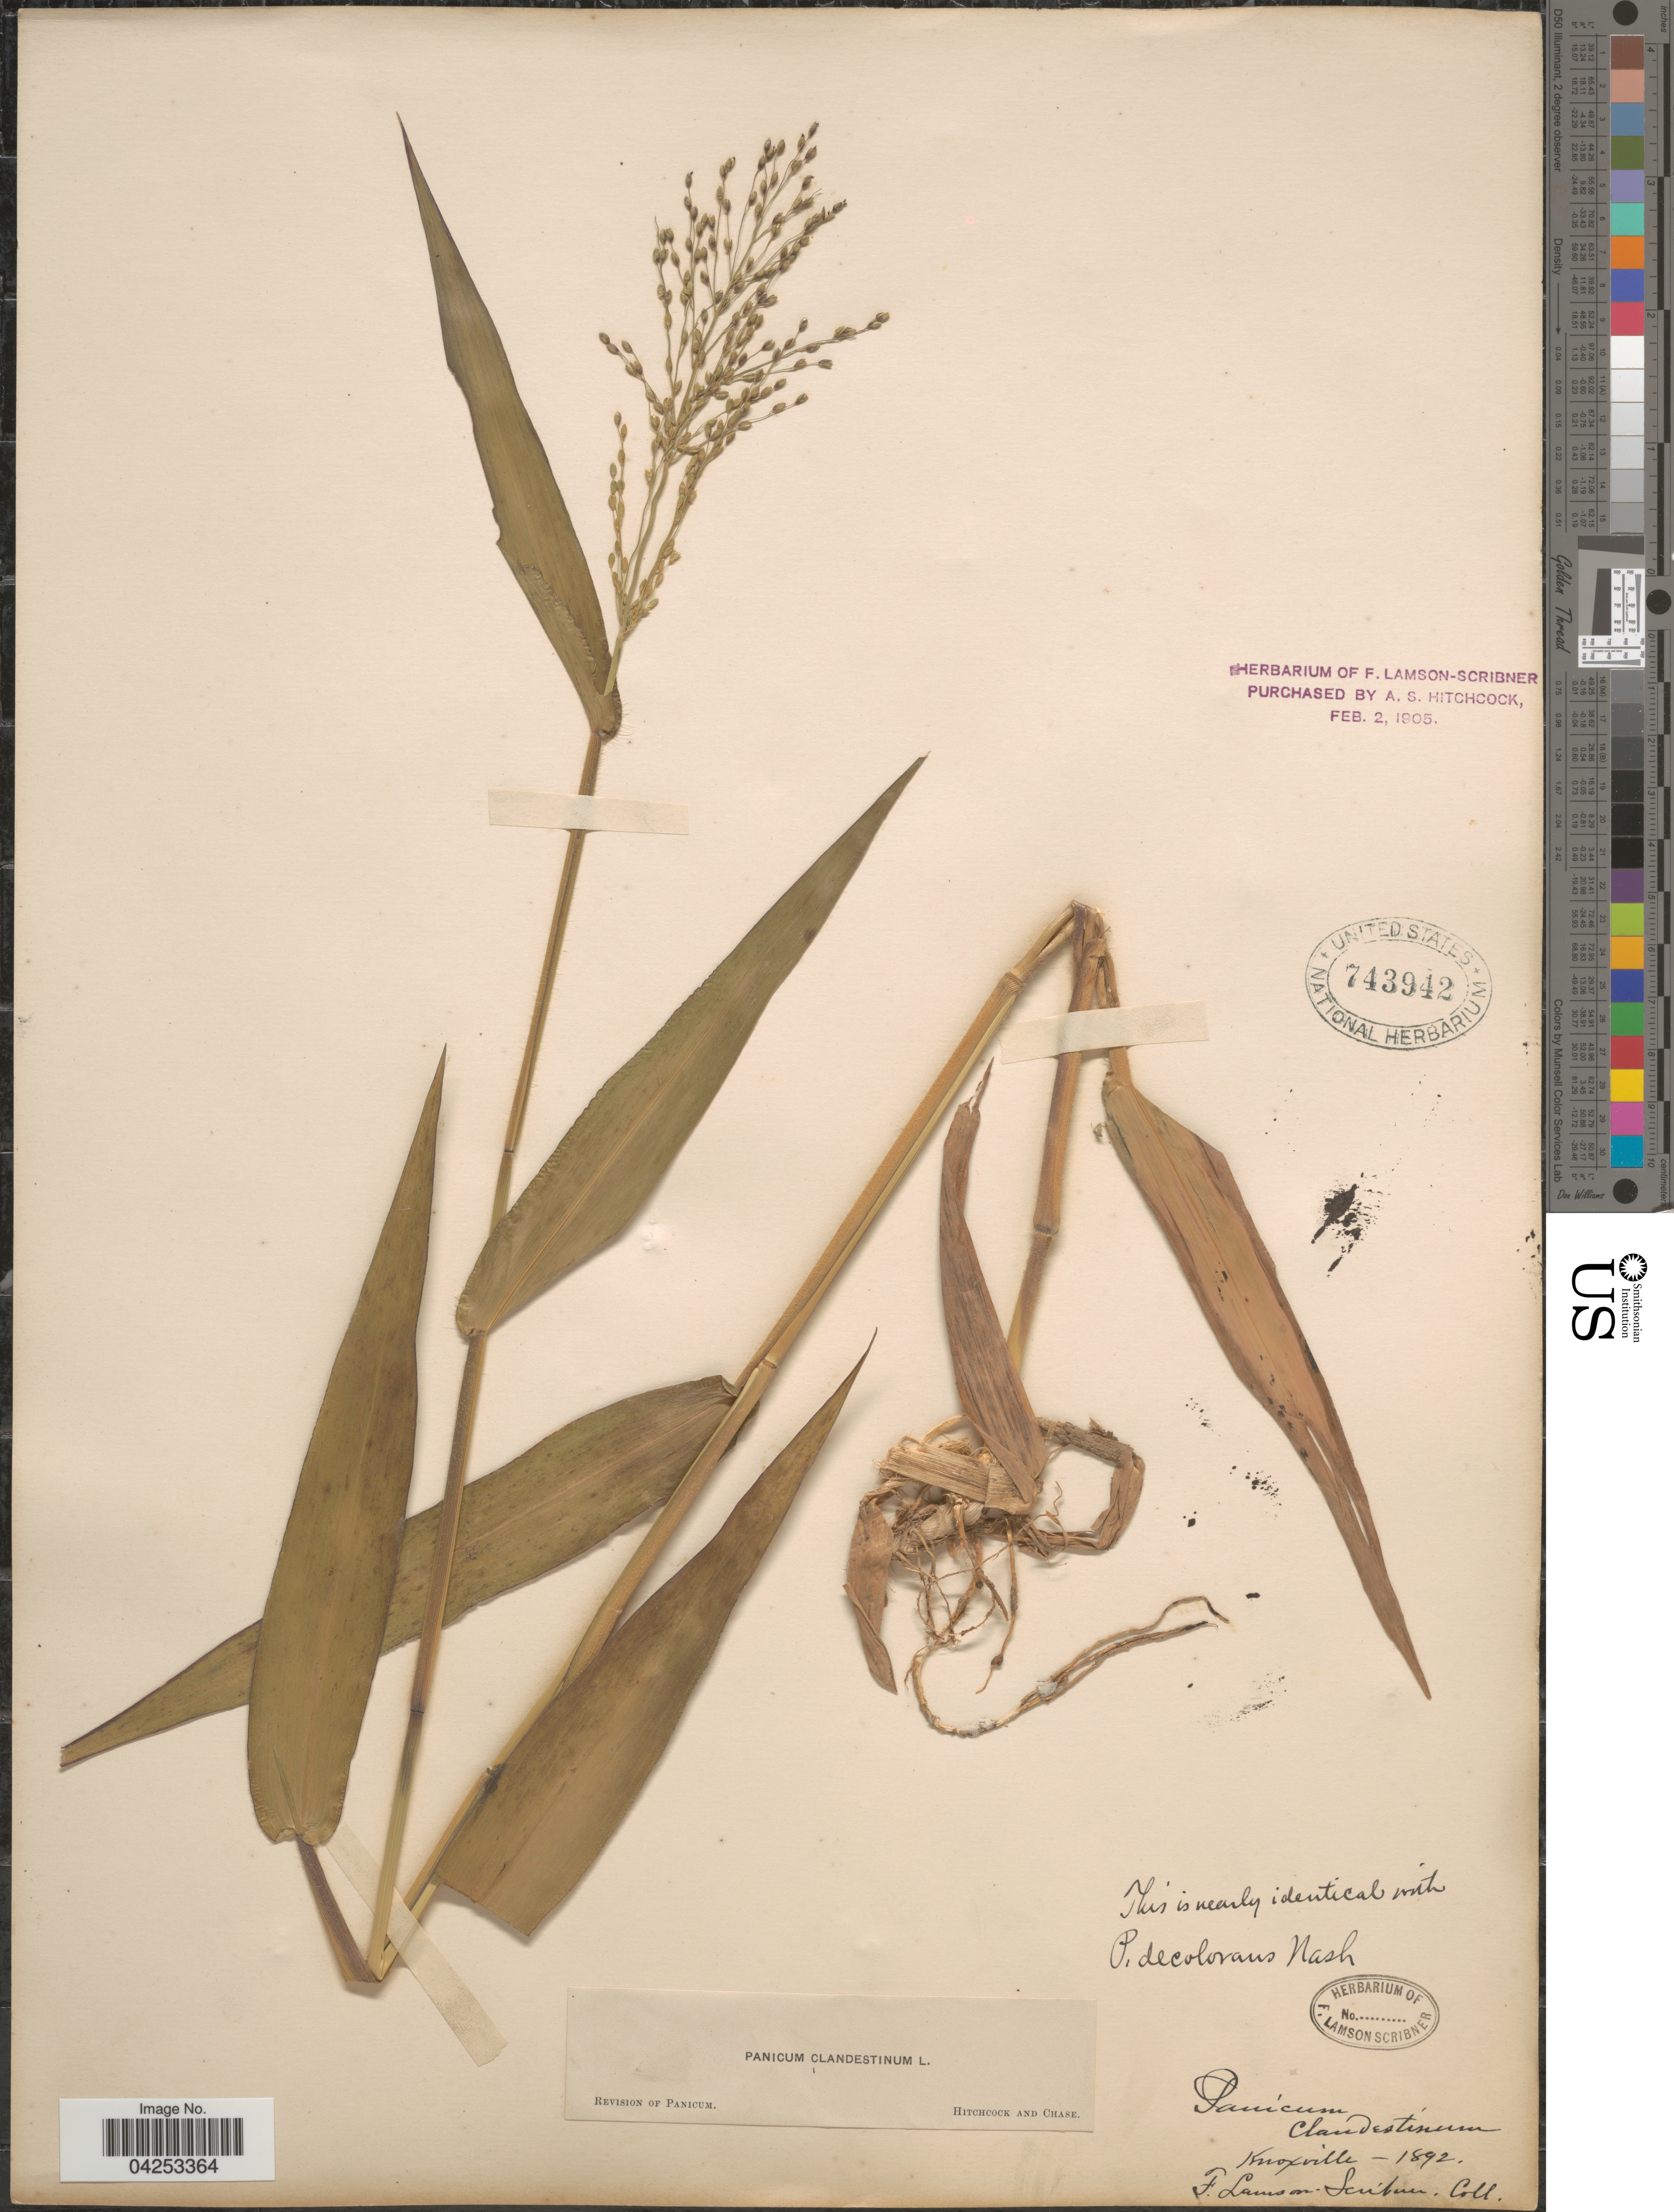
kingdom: Plantae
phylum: Tracheophyta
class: Liliopsida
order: Poales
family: Poaceae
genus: Dichanthelium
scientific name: Dichanthelium clandestinum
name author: (L.) Gould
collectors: F. Lamson-Scribner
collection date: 1892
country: United States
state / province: Tennessee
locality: Knoxville.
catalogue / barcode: US 743942